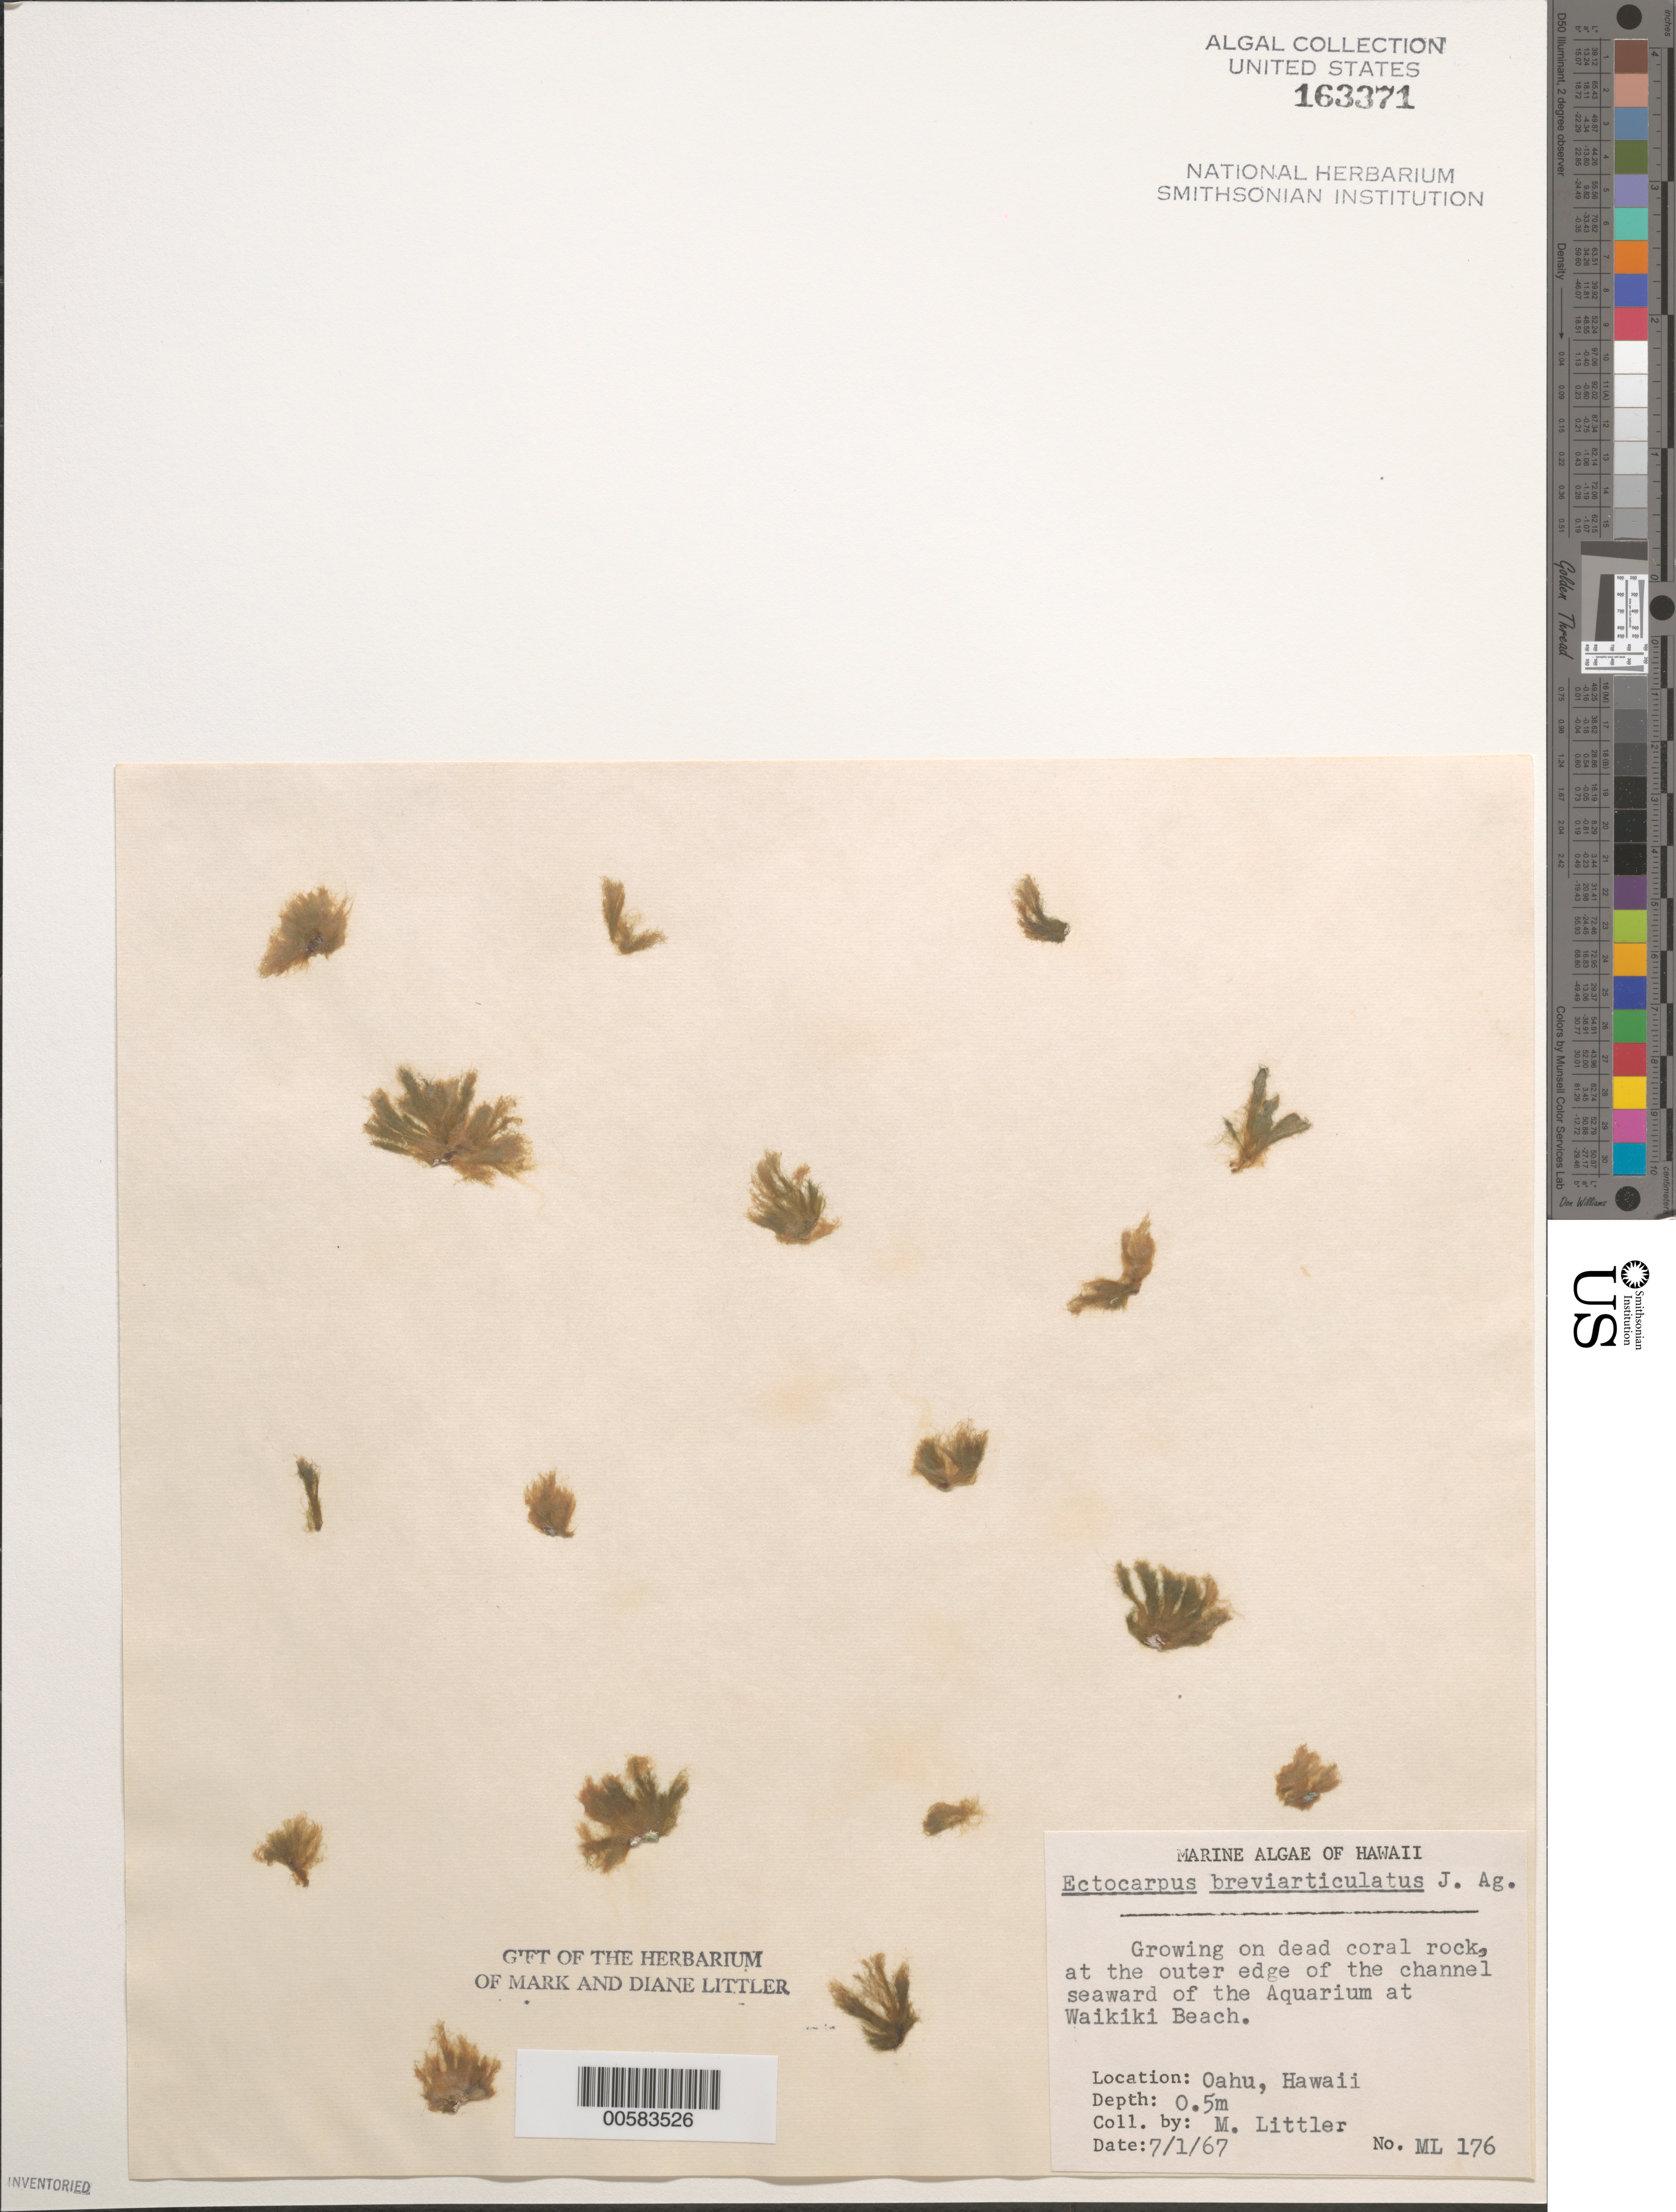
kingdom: Chromista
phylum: Ochrophyta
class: Phaeophyceae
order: Scytothamnales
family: Asteronemataceae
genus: Asteronema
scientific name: Asteronema breviarticulatum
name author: (J. Agardh) Ouriques & Bouzon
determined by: Algae name updating Project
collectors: M. M. Littler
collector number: ML 176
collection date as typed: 01 Jul 1967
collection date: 1967-07-01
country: United States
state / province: Hawaii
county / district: Honolulu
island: Oahu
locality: Waikiki Beach near Aquarium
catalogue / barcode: US 163371